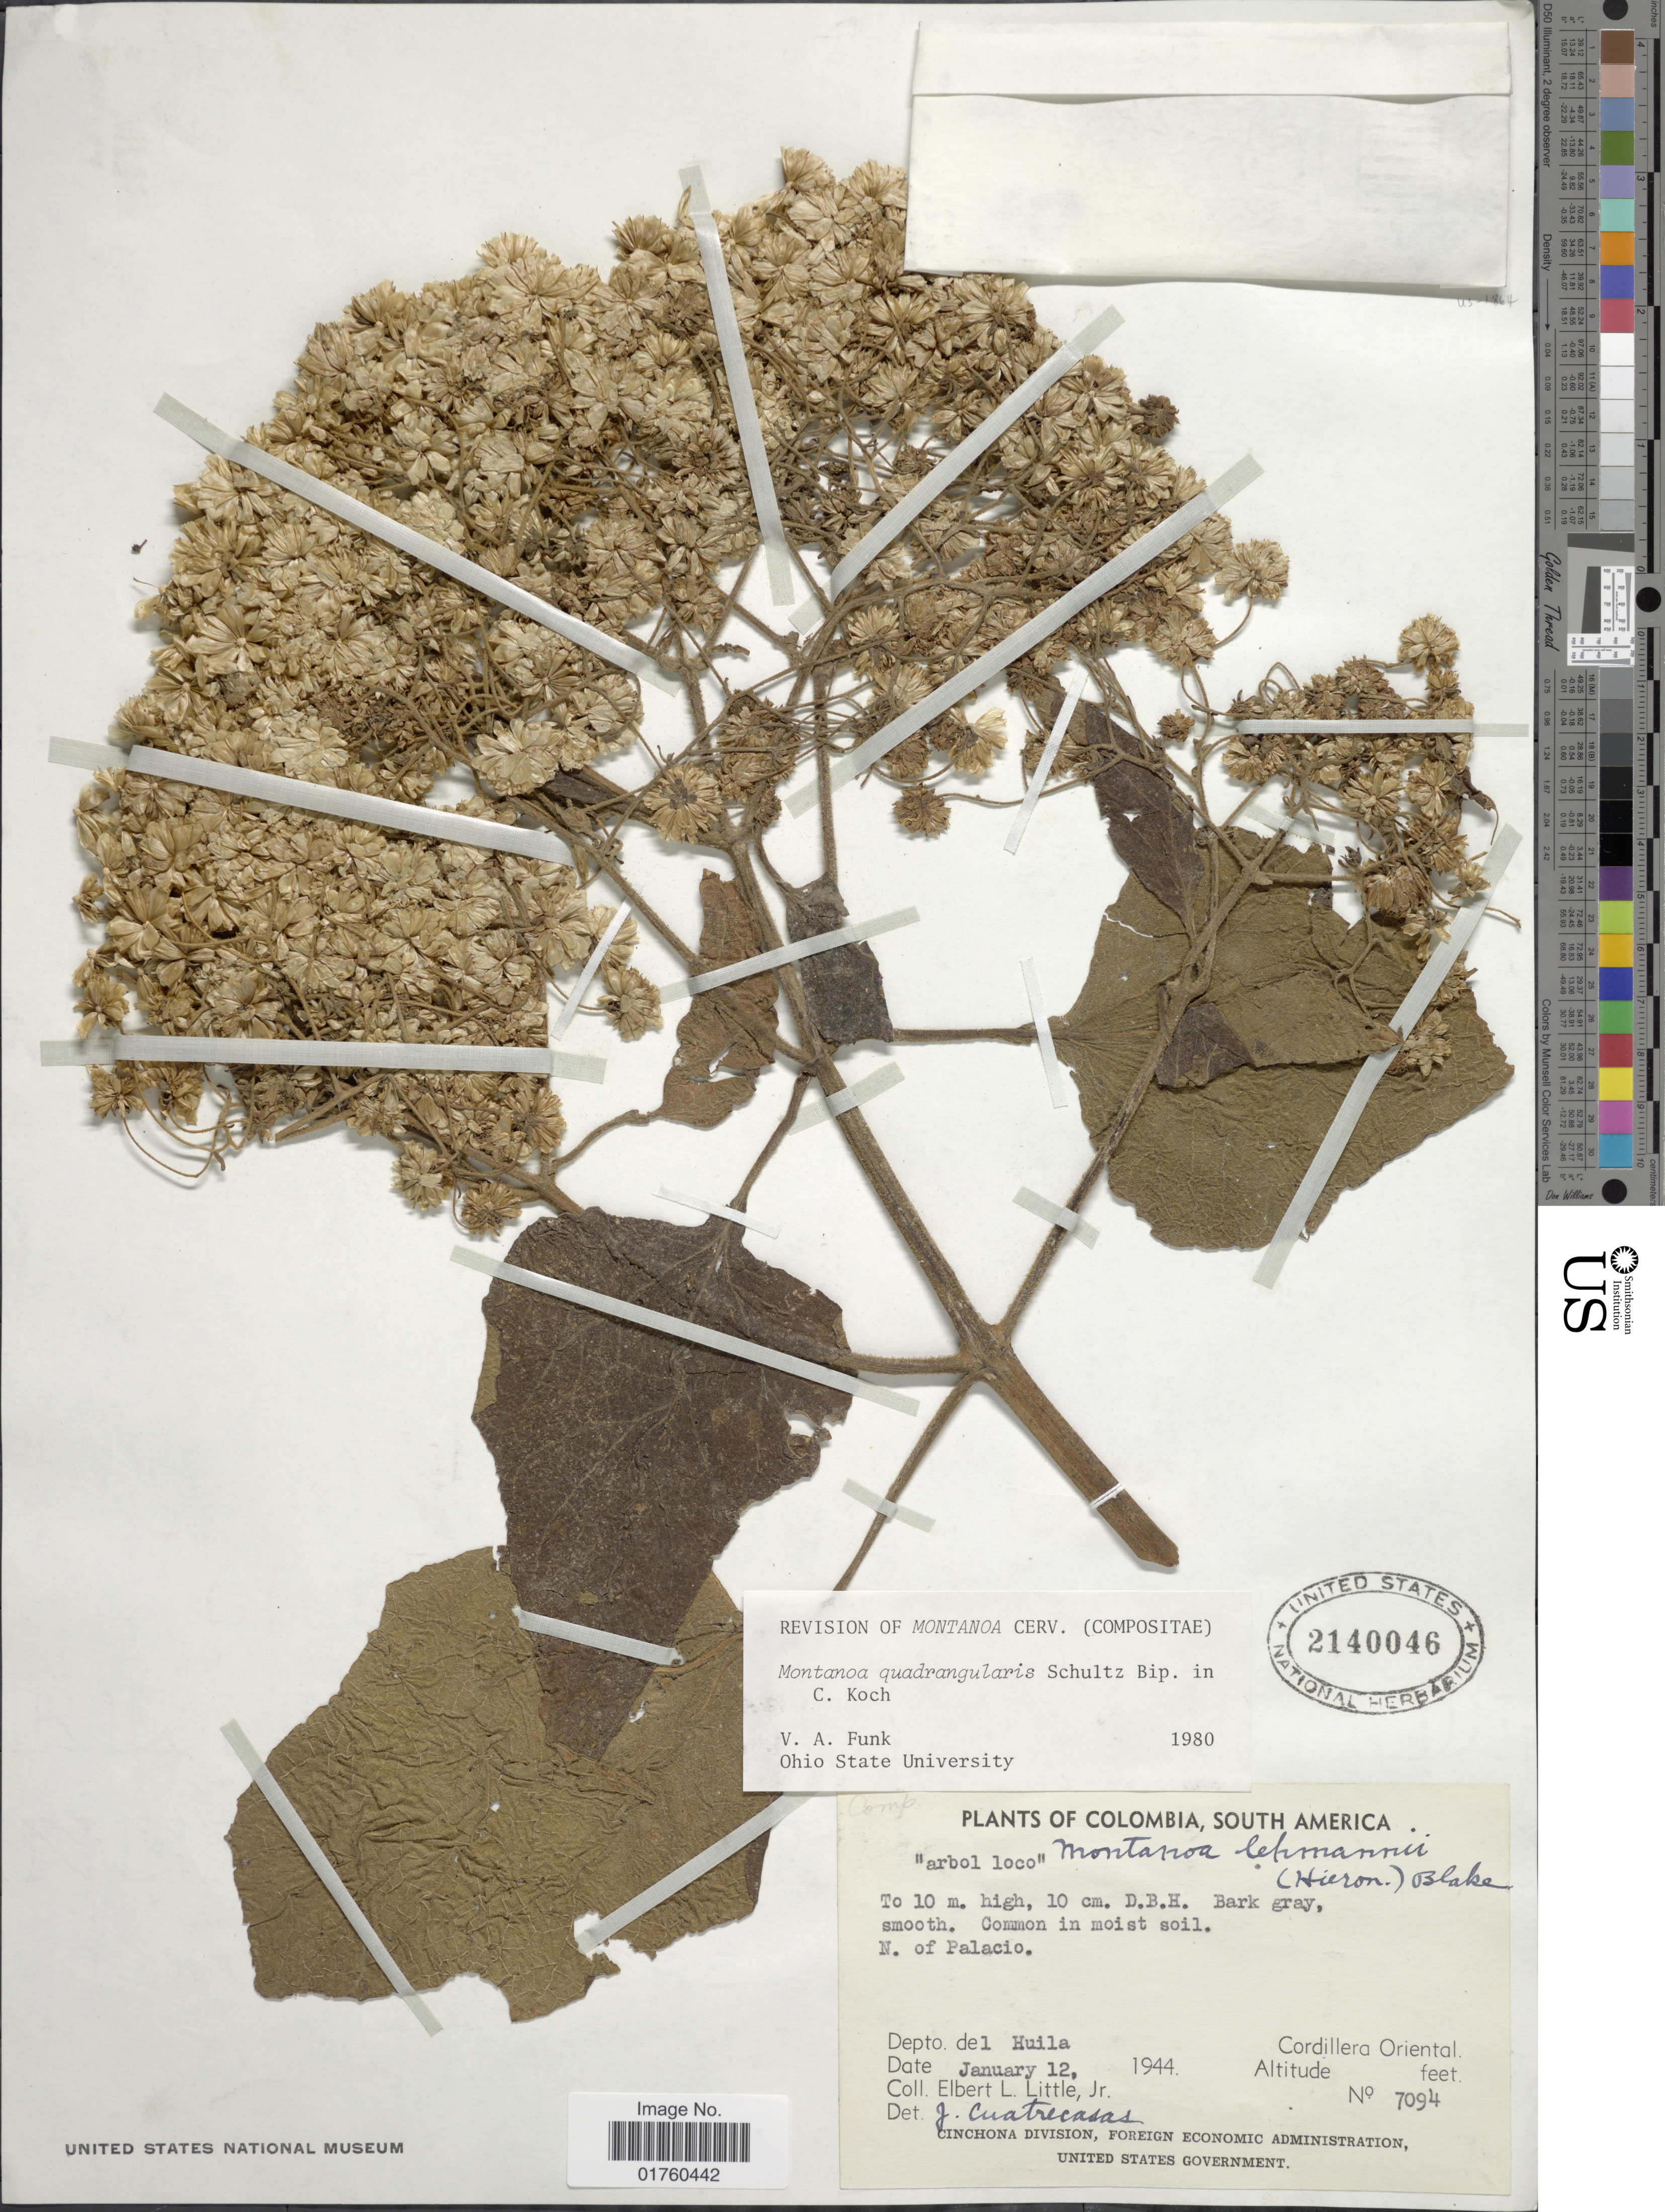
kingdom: Plantae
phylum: Tracheophyta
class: Magnoliopsida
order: Asterales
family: Asteraceae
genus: Montanoa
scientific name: Montanoa quadrangularis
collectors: E. L. Little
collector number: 7094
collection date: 1944-01-12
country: Colombia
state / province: Huila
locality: Cordillera Oriental. N of Palacio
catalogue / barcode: US 2140046